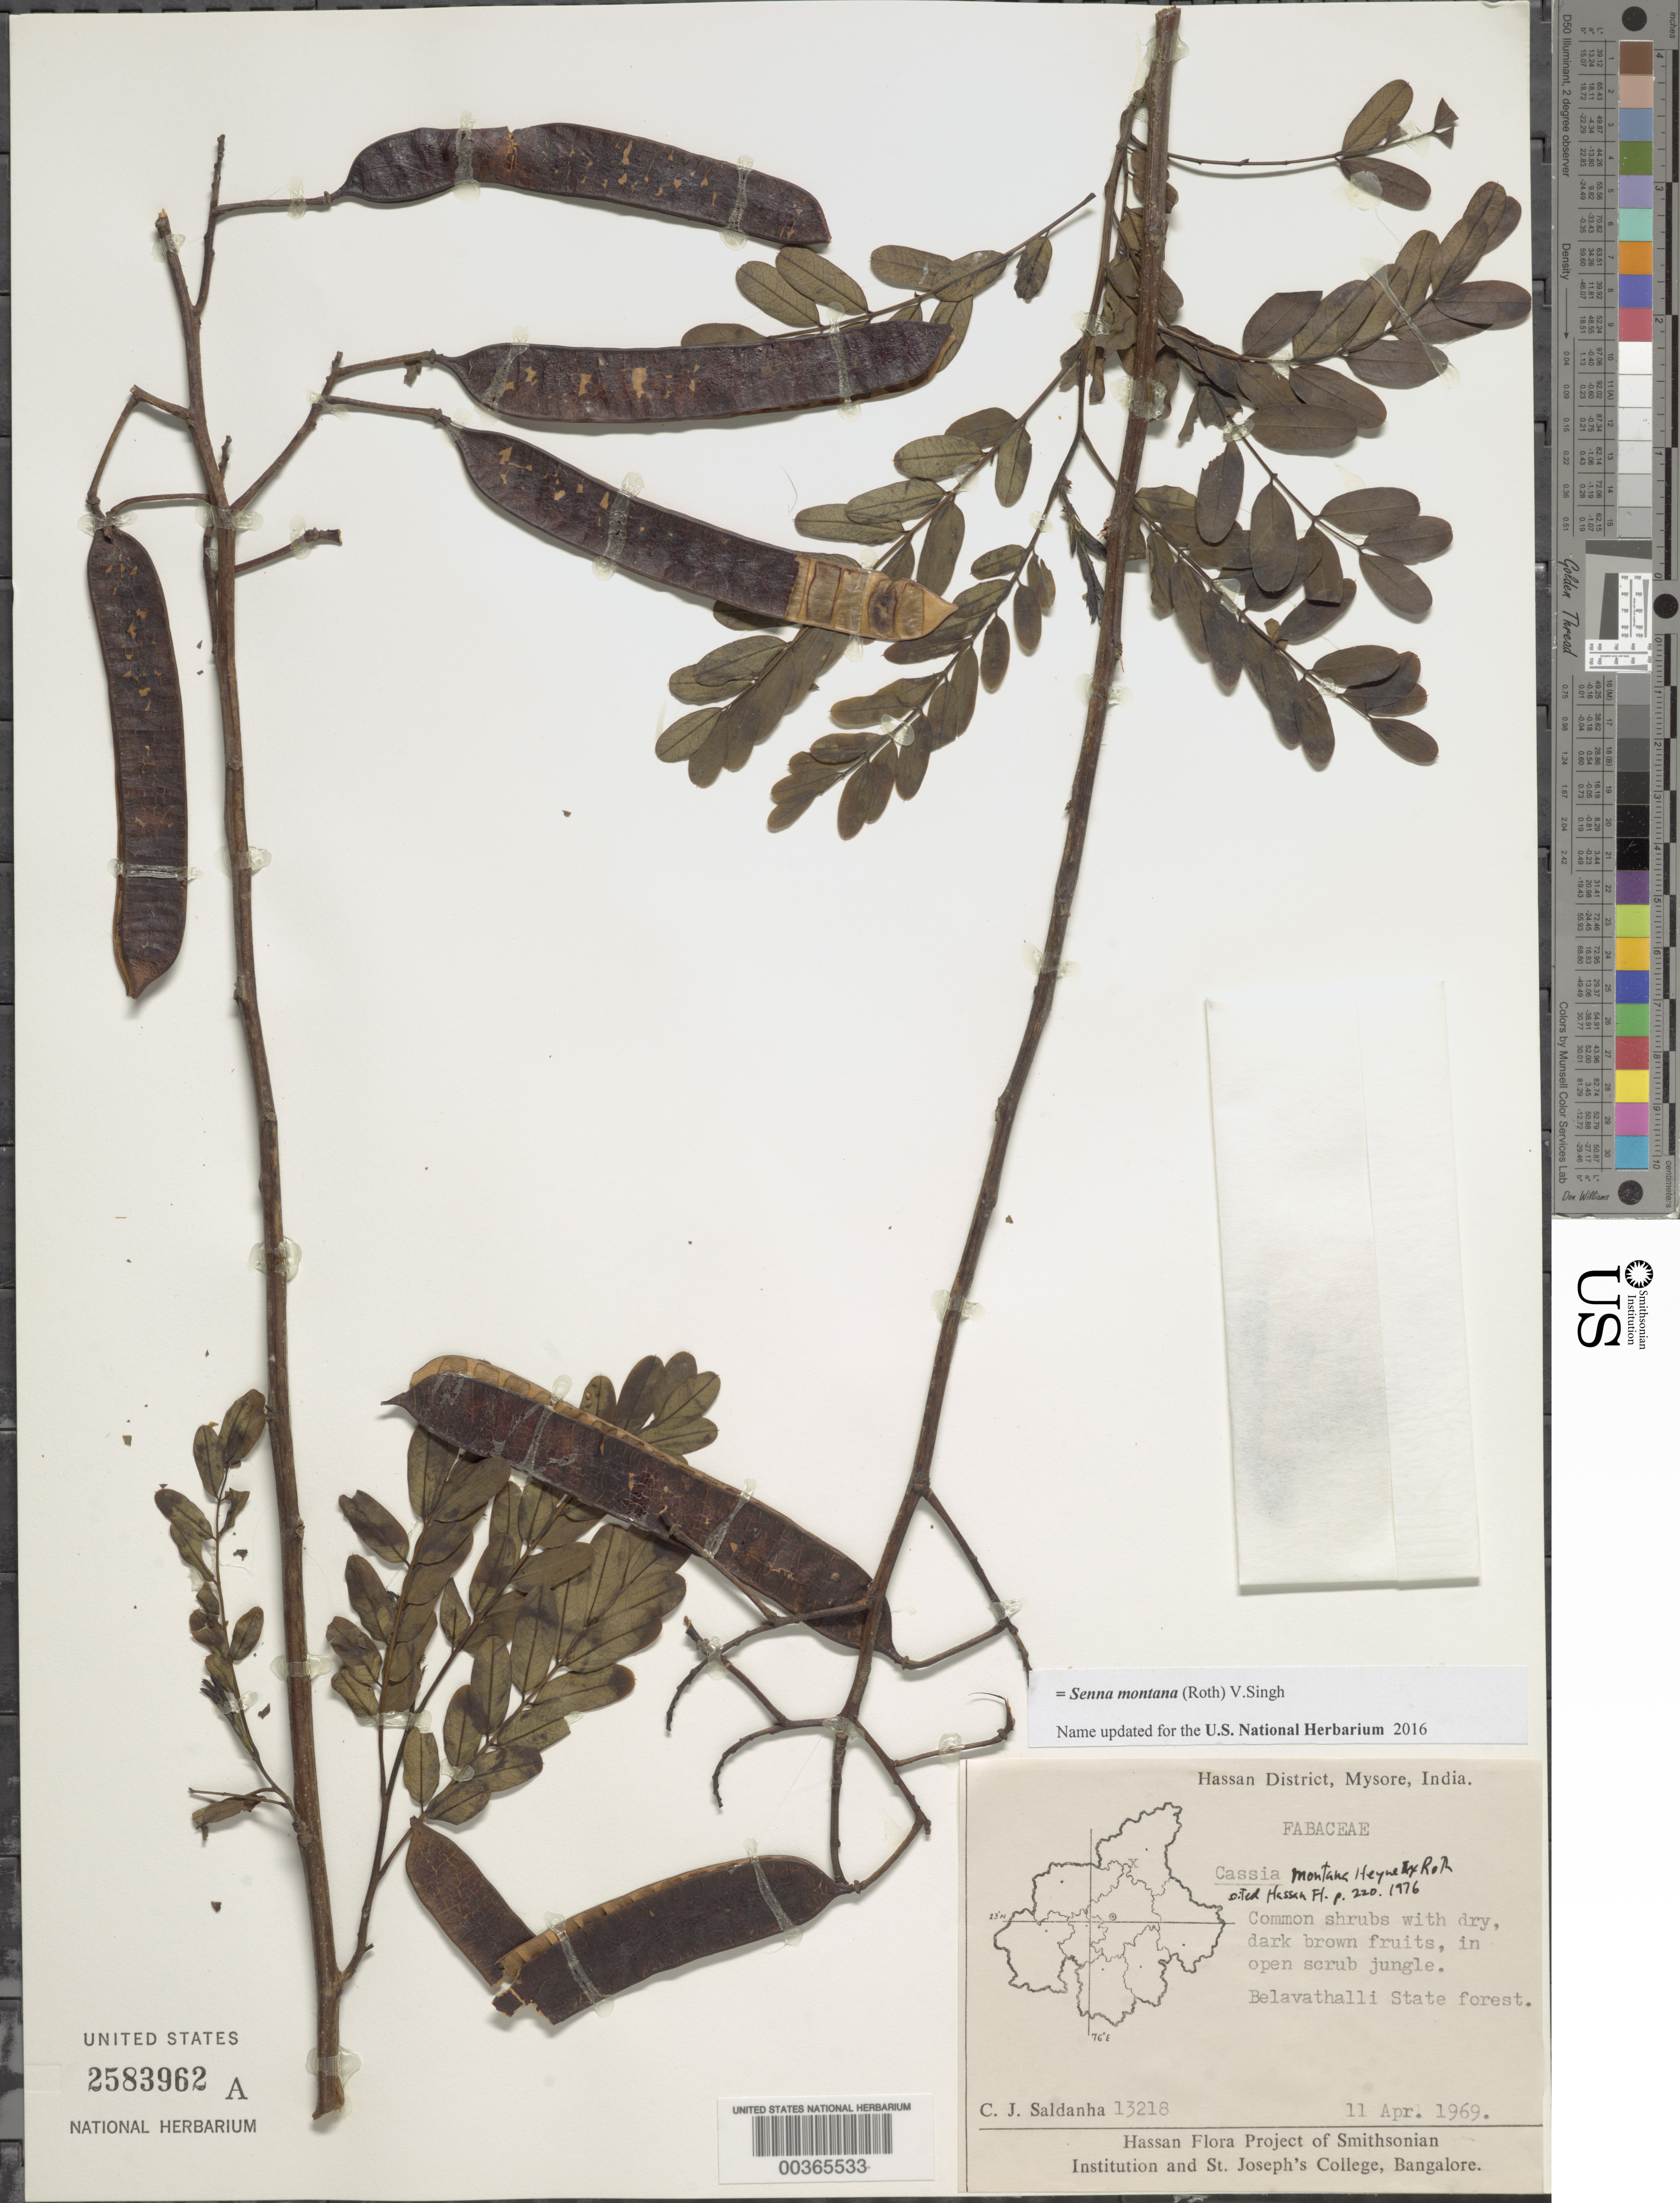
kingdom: Plantae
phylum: Tracheophyta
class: Magnoliopsida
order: Fabales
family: Fabaceae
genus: Senna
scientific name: Senna montana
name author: (Roth) V. Singh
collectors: C. J. Saldanha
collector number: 13218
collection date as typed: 11 Apr 1969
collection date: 1969-04-11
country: India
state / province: Karnataka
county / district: Hassan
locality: Belavathalli state forest, mysore state [mysore state = karnataka.]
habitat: In open scrub jungle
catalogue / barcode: US 2583962A